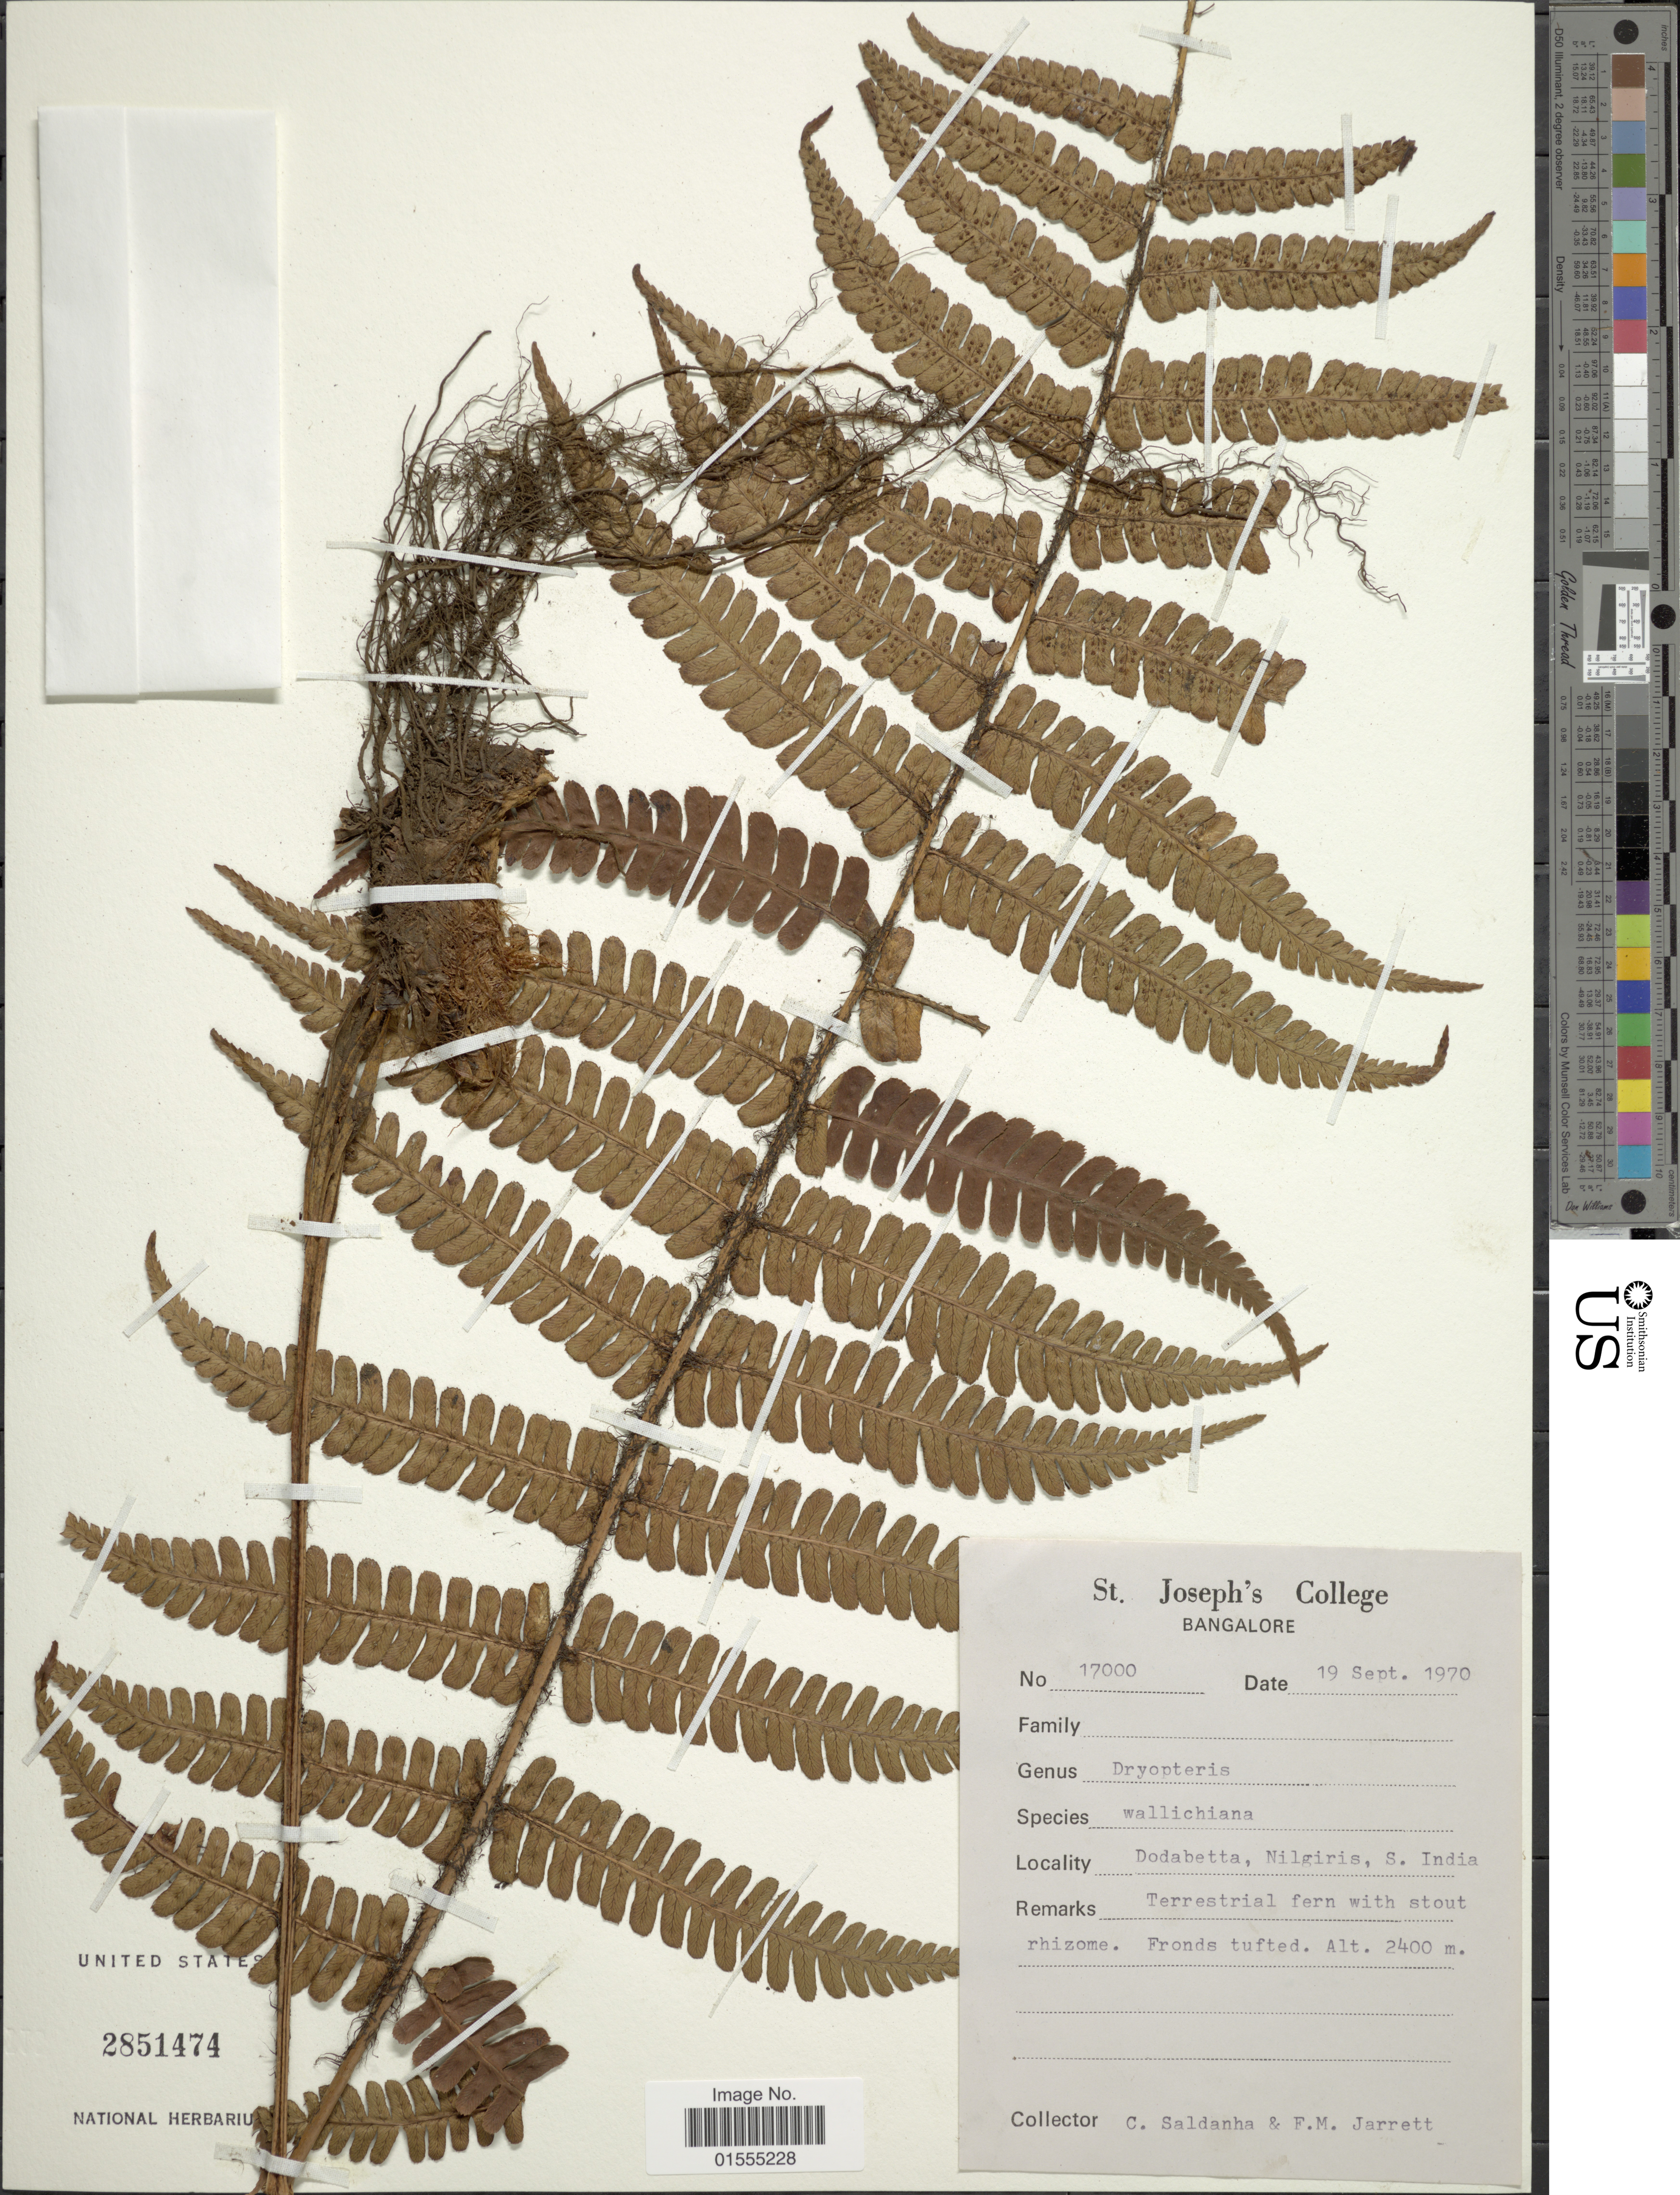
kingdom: Plantae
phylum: Tracheophyta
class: Polypodiopsida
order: Polypodiales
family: Dryopteridaceae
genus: Dryopteris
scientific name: Dryopteris wallichiana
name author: (Spreng.) Hyl.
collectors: C. Saldanha & F. M. Jarrett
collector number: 17000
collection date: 1970-09-19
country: India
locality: Dodabetta, Niligiris, S. India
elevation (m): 2400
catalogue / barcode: US 2851474